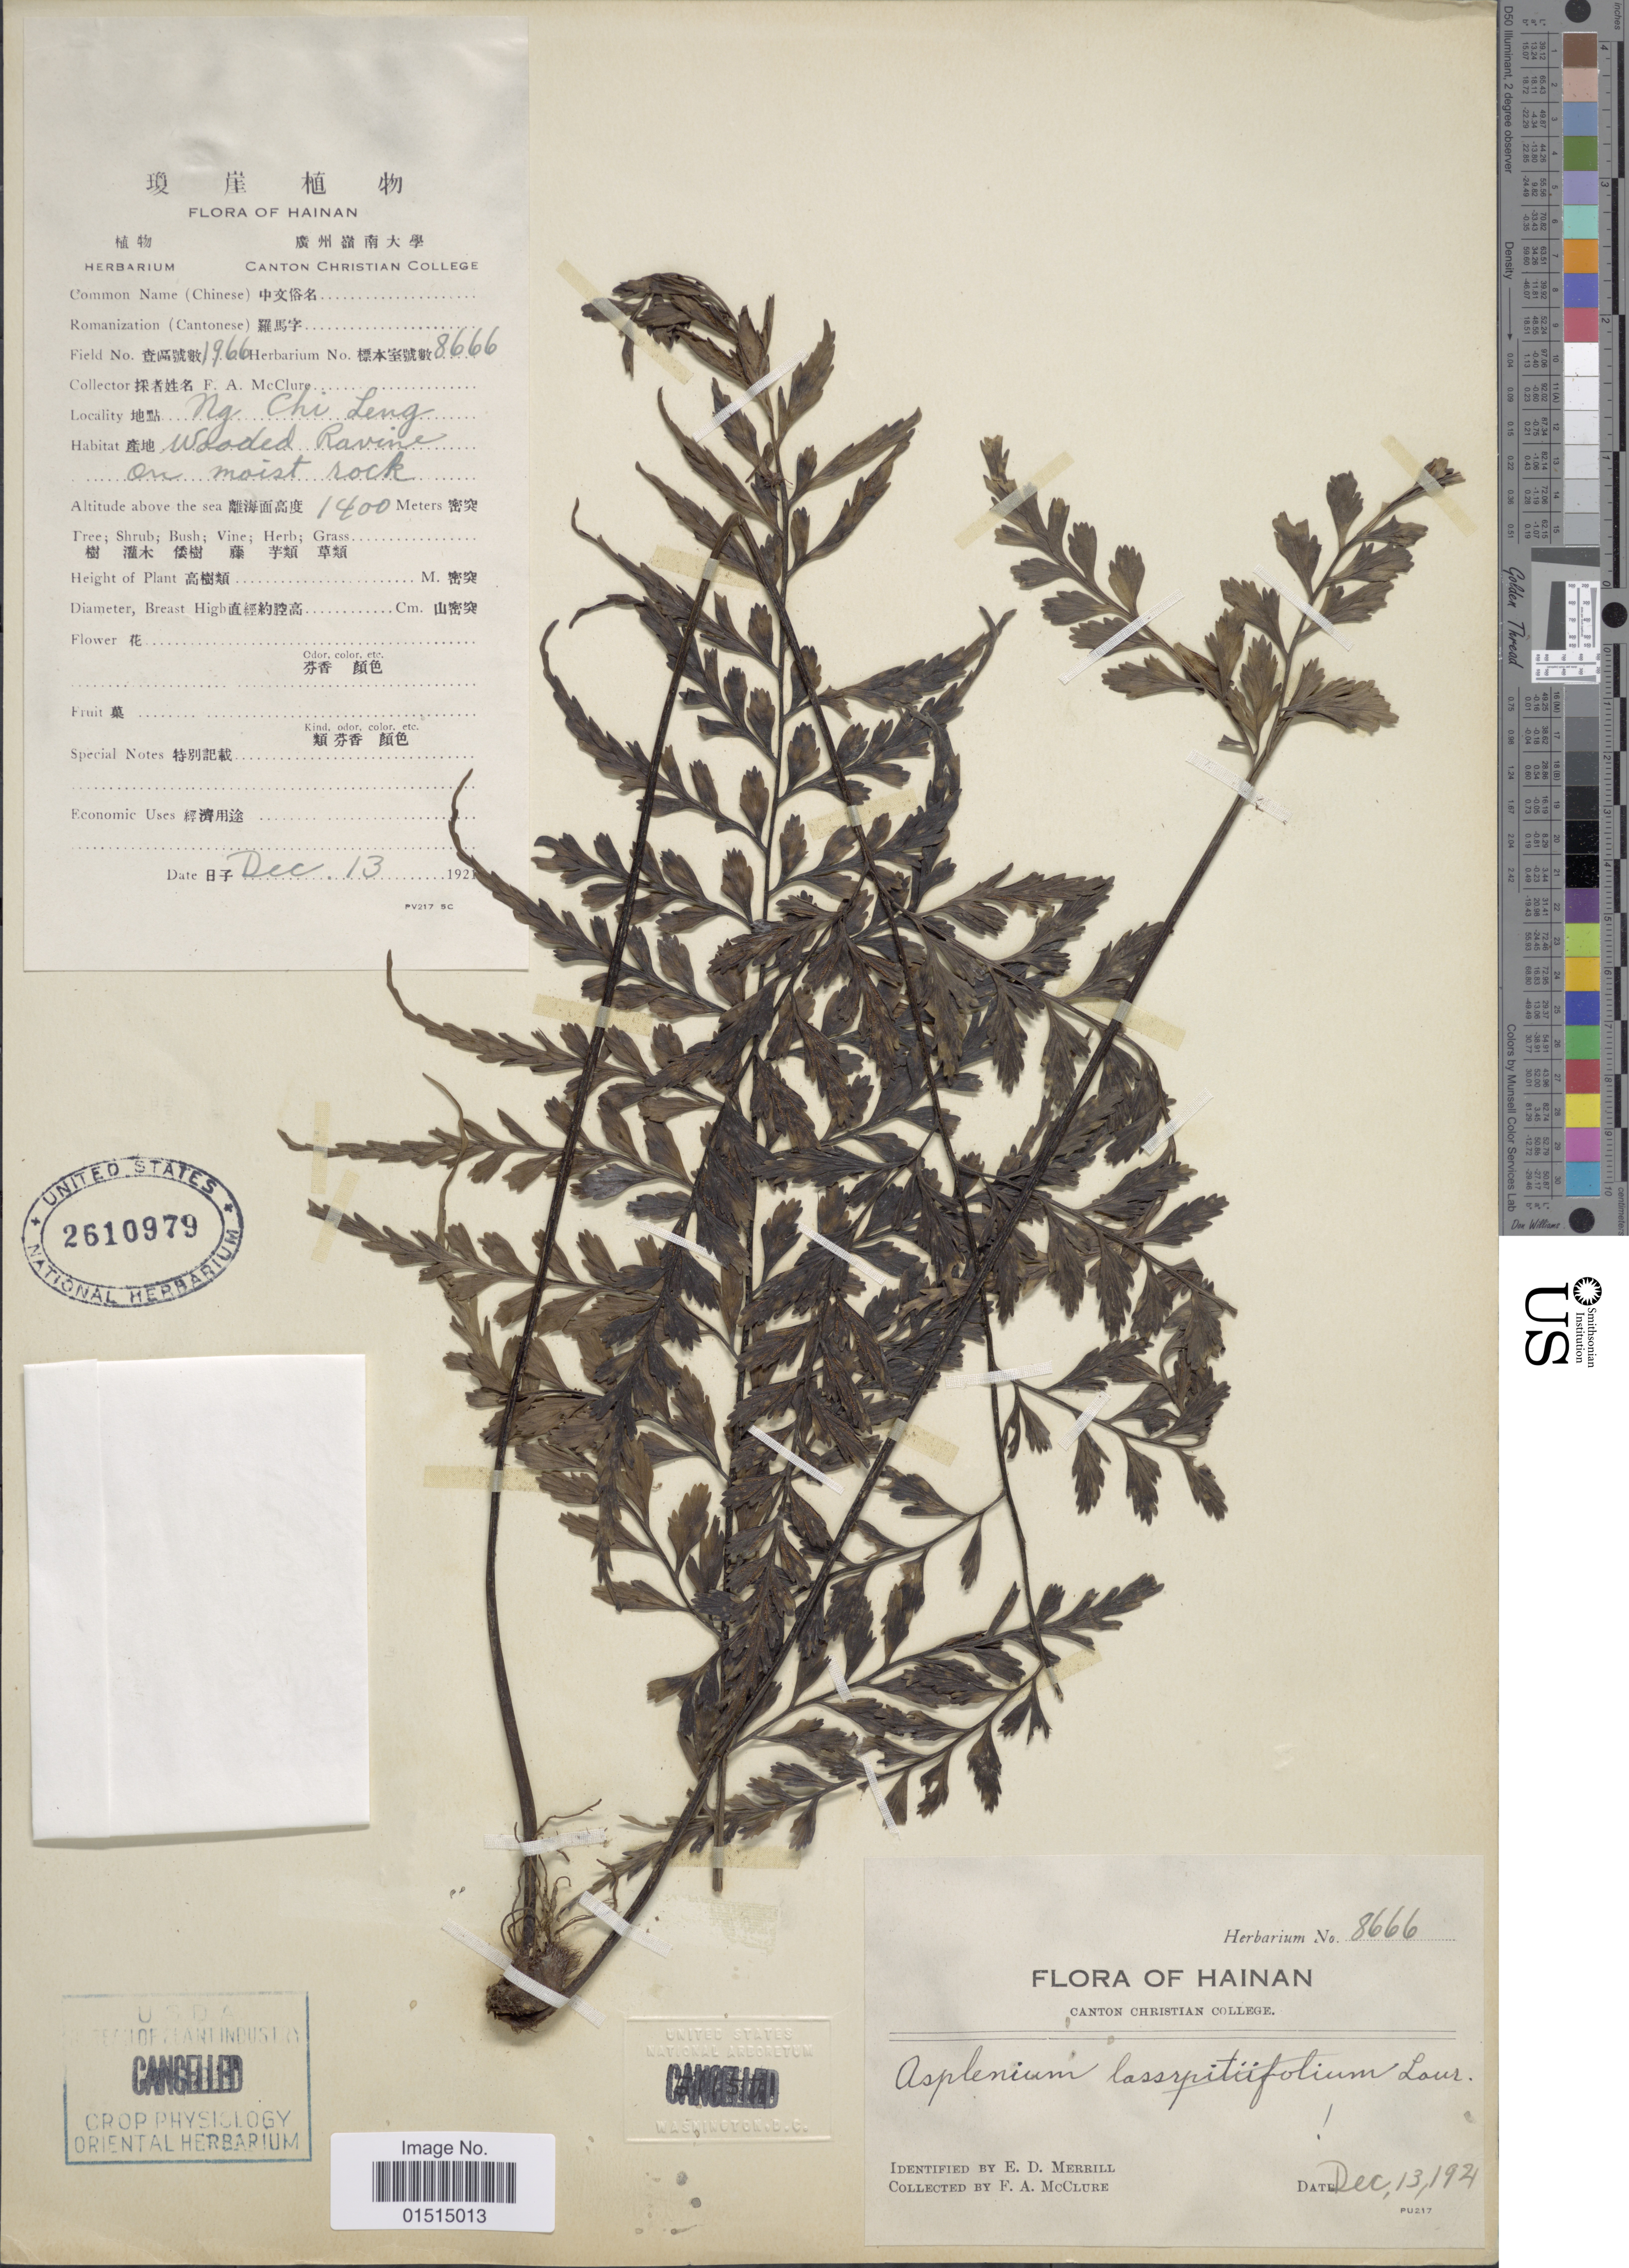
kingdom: Plantae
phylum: Tracheophyta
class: Polypodiopsida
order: Polypodiales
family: Aspleniaceae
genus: Asplenium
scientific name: Asplenium laserpitiifolium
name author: Lam.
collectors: F. A. McClure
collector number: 1966/8666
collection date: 1921-12-13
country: China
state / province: Hainan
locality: Ng Chi Leng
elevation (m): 1400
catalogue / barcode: US 2610979